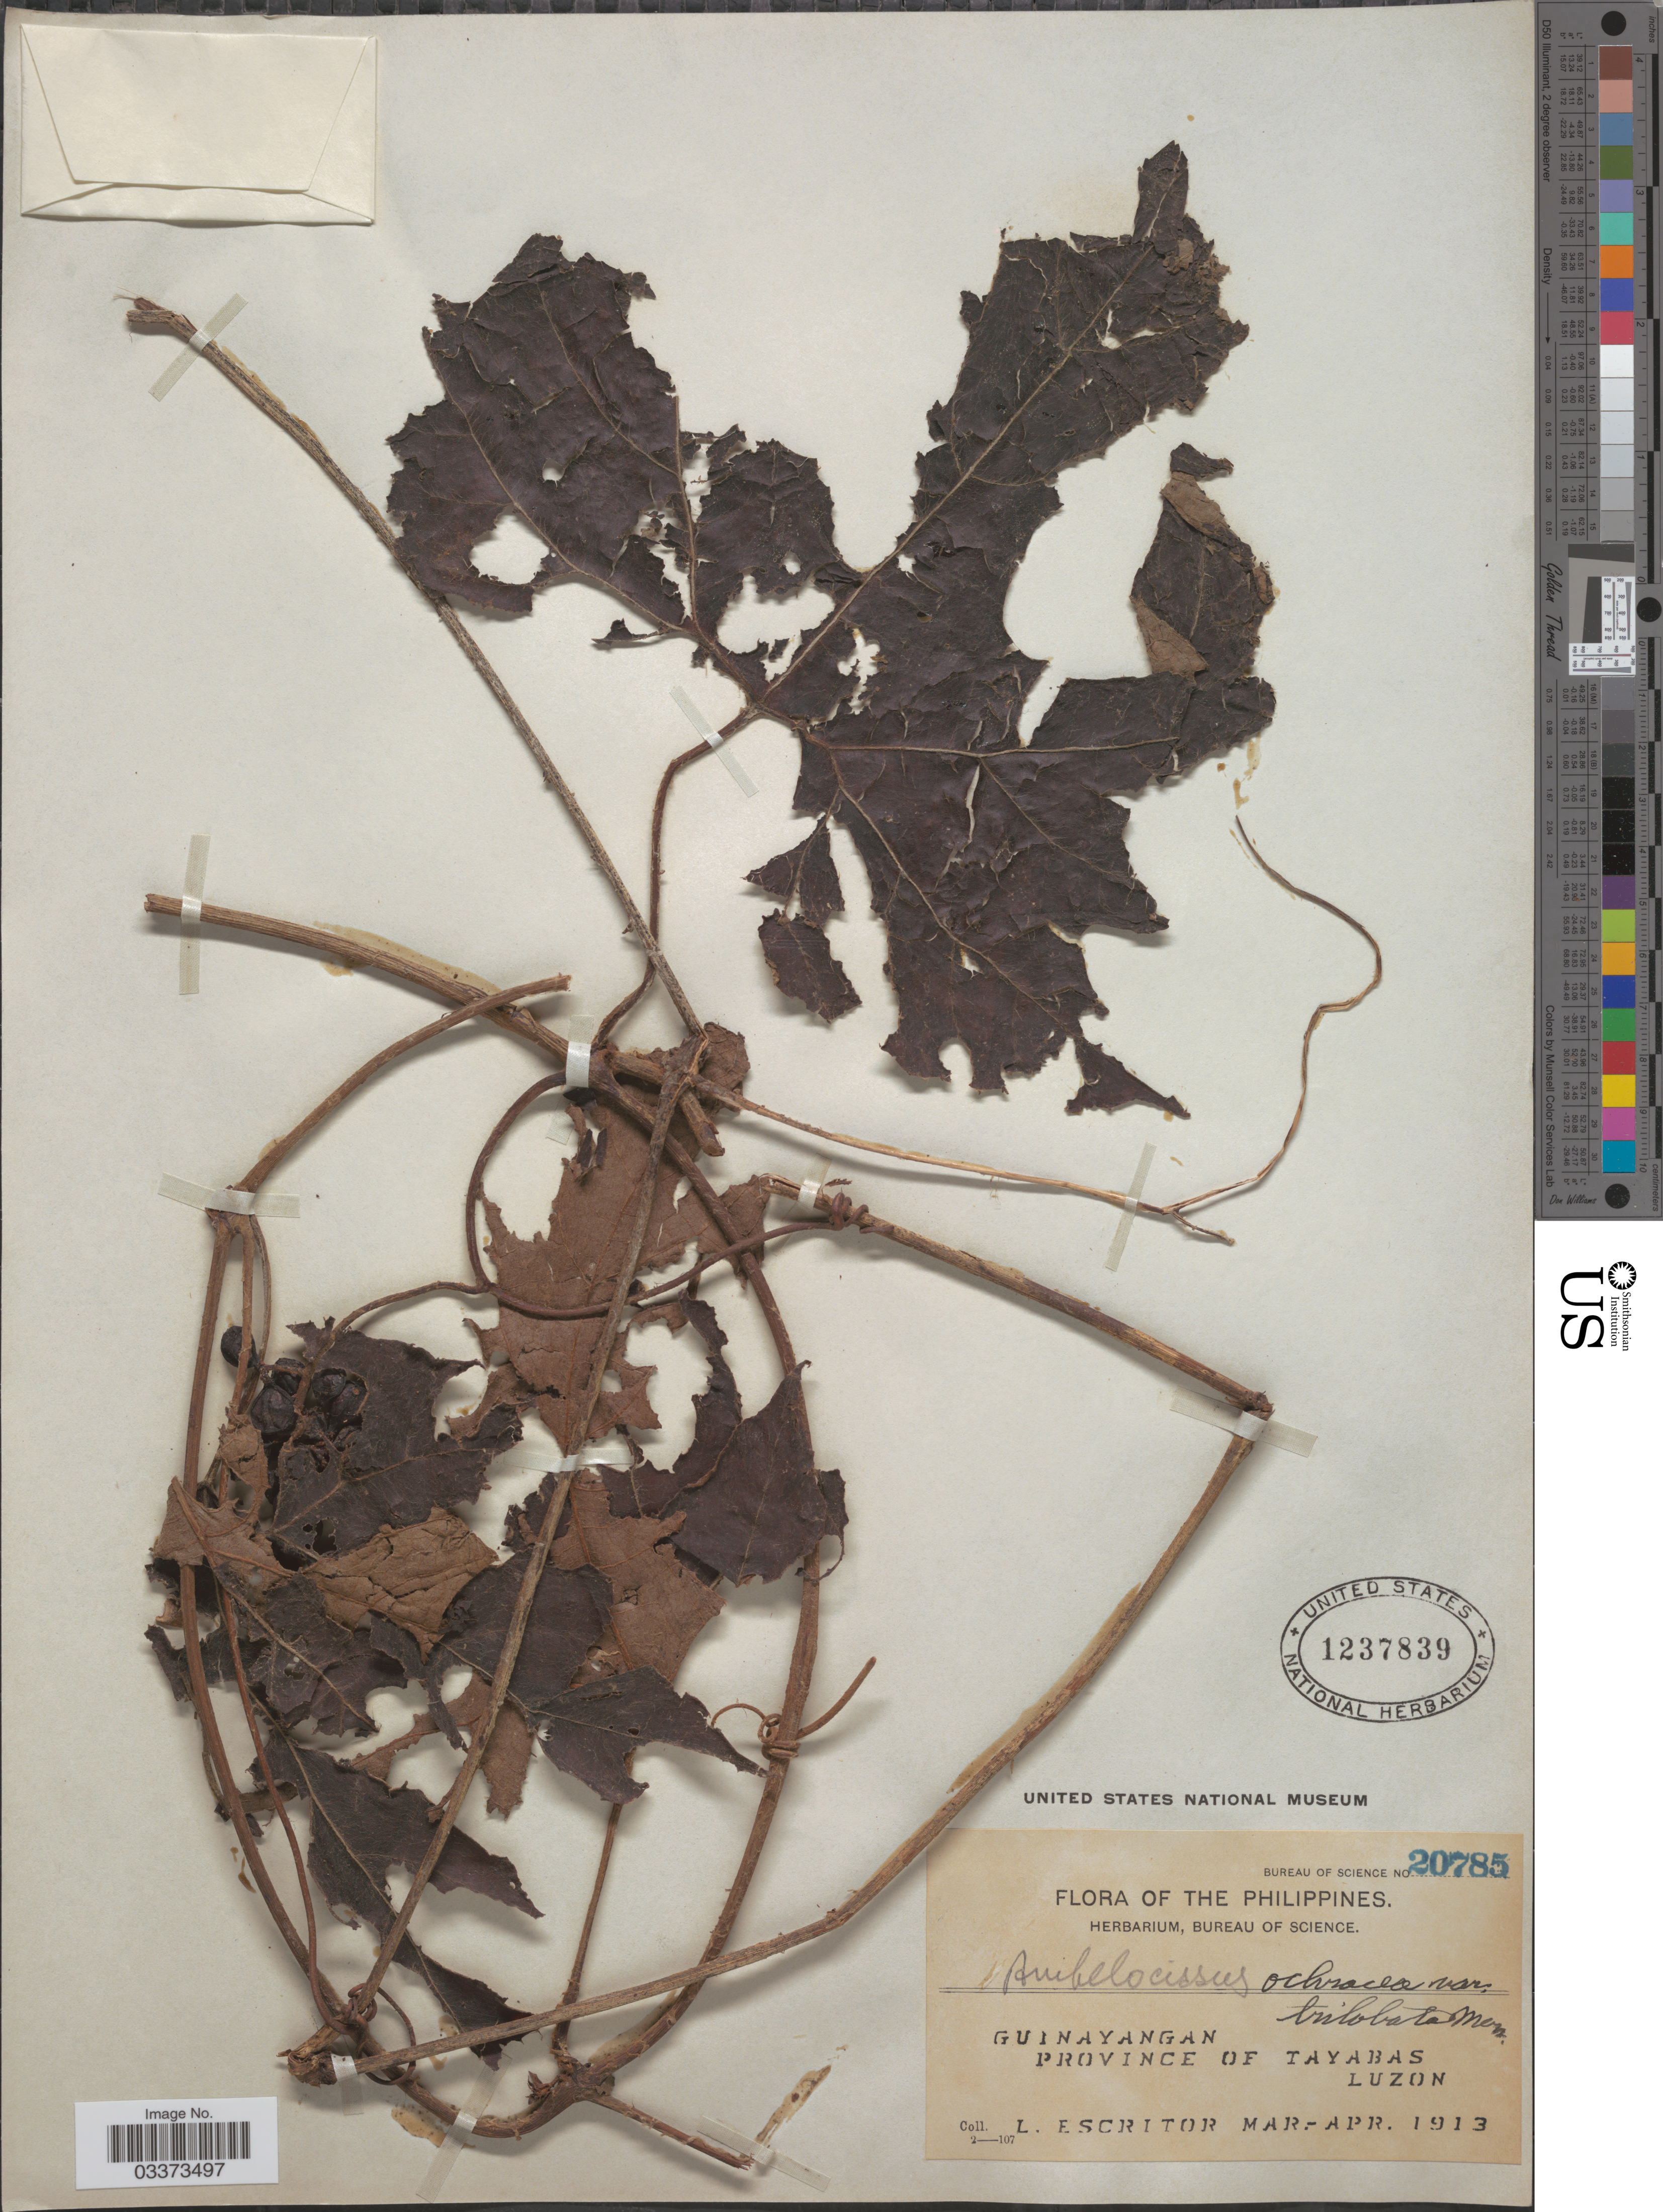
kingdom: Plantae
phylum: Tracheophyta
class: Magnoliopsida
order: Vitales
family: Vitaceae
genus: Ampelocissus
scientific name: Ampelocissus ochracea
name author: (Merr.) Merr.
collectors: L. Escritor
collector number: Bureau of Science 20785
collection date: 1913-03/1913-04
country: Philippines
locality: Guinayangan. Province of Tayabas, Luzon.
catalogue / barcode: US 1237839